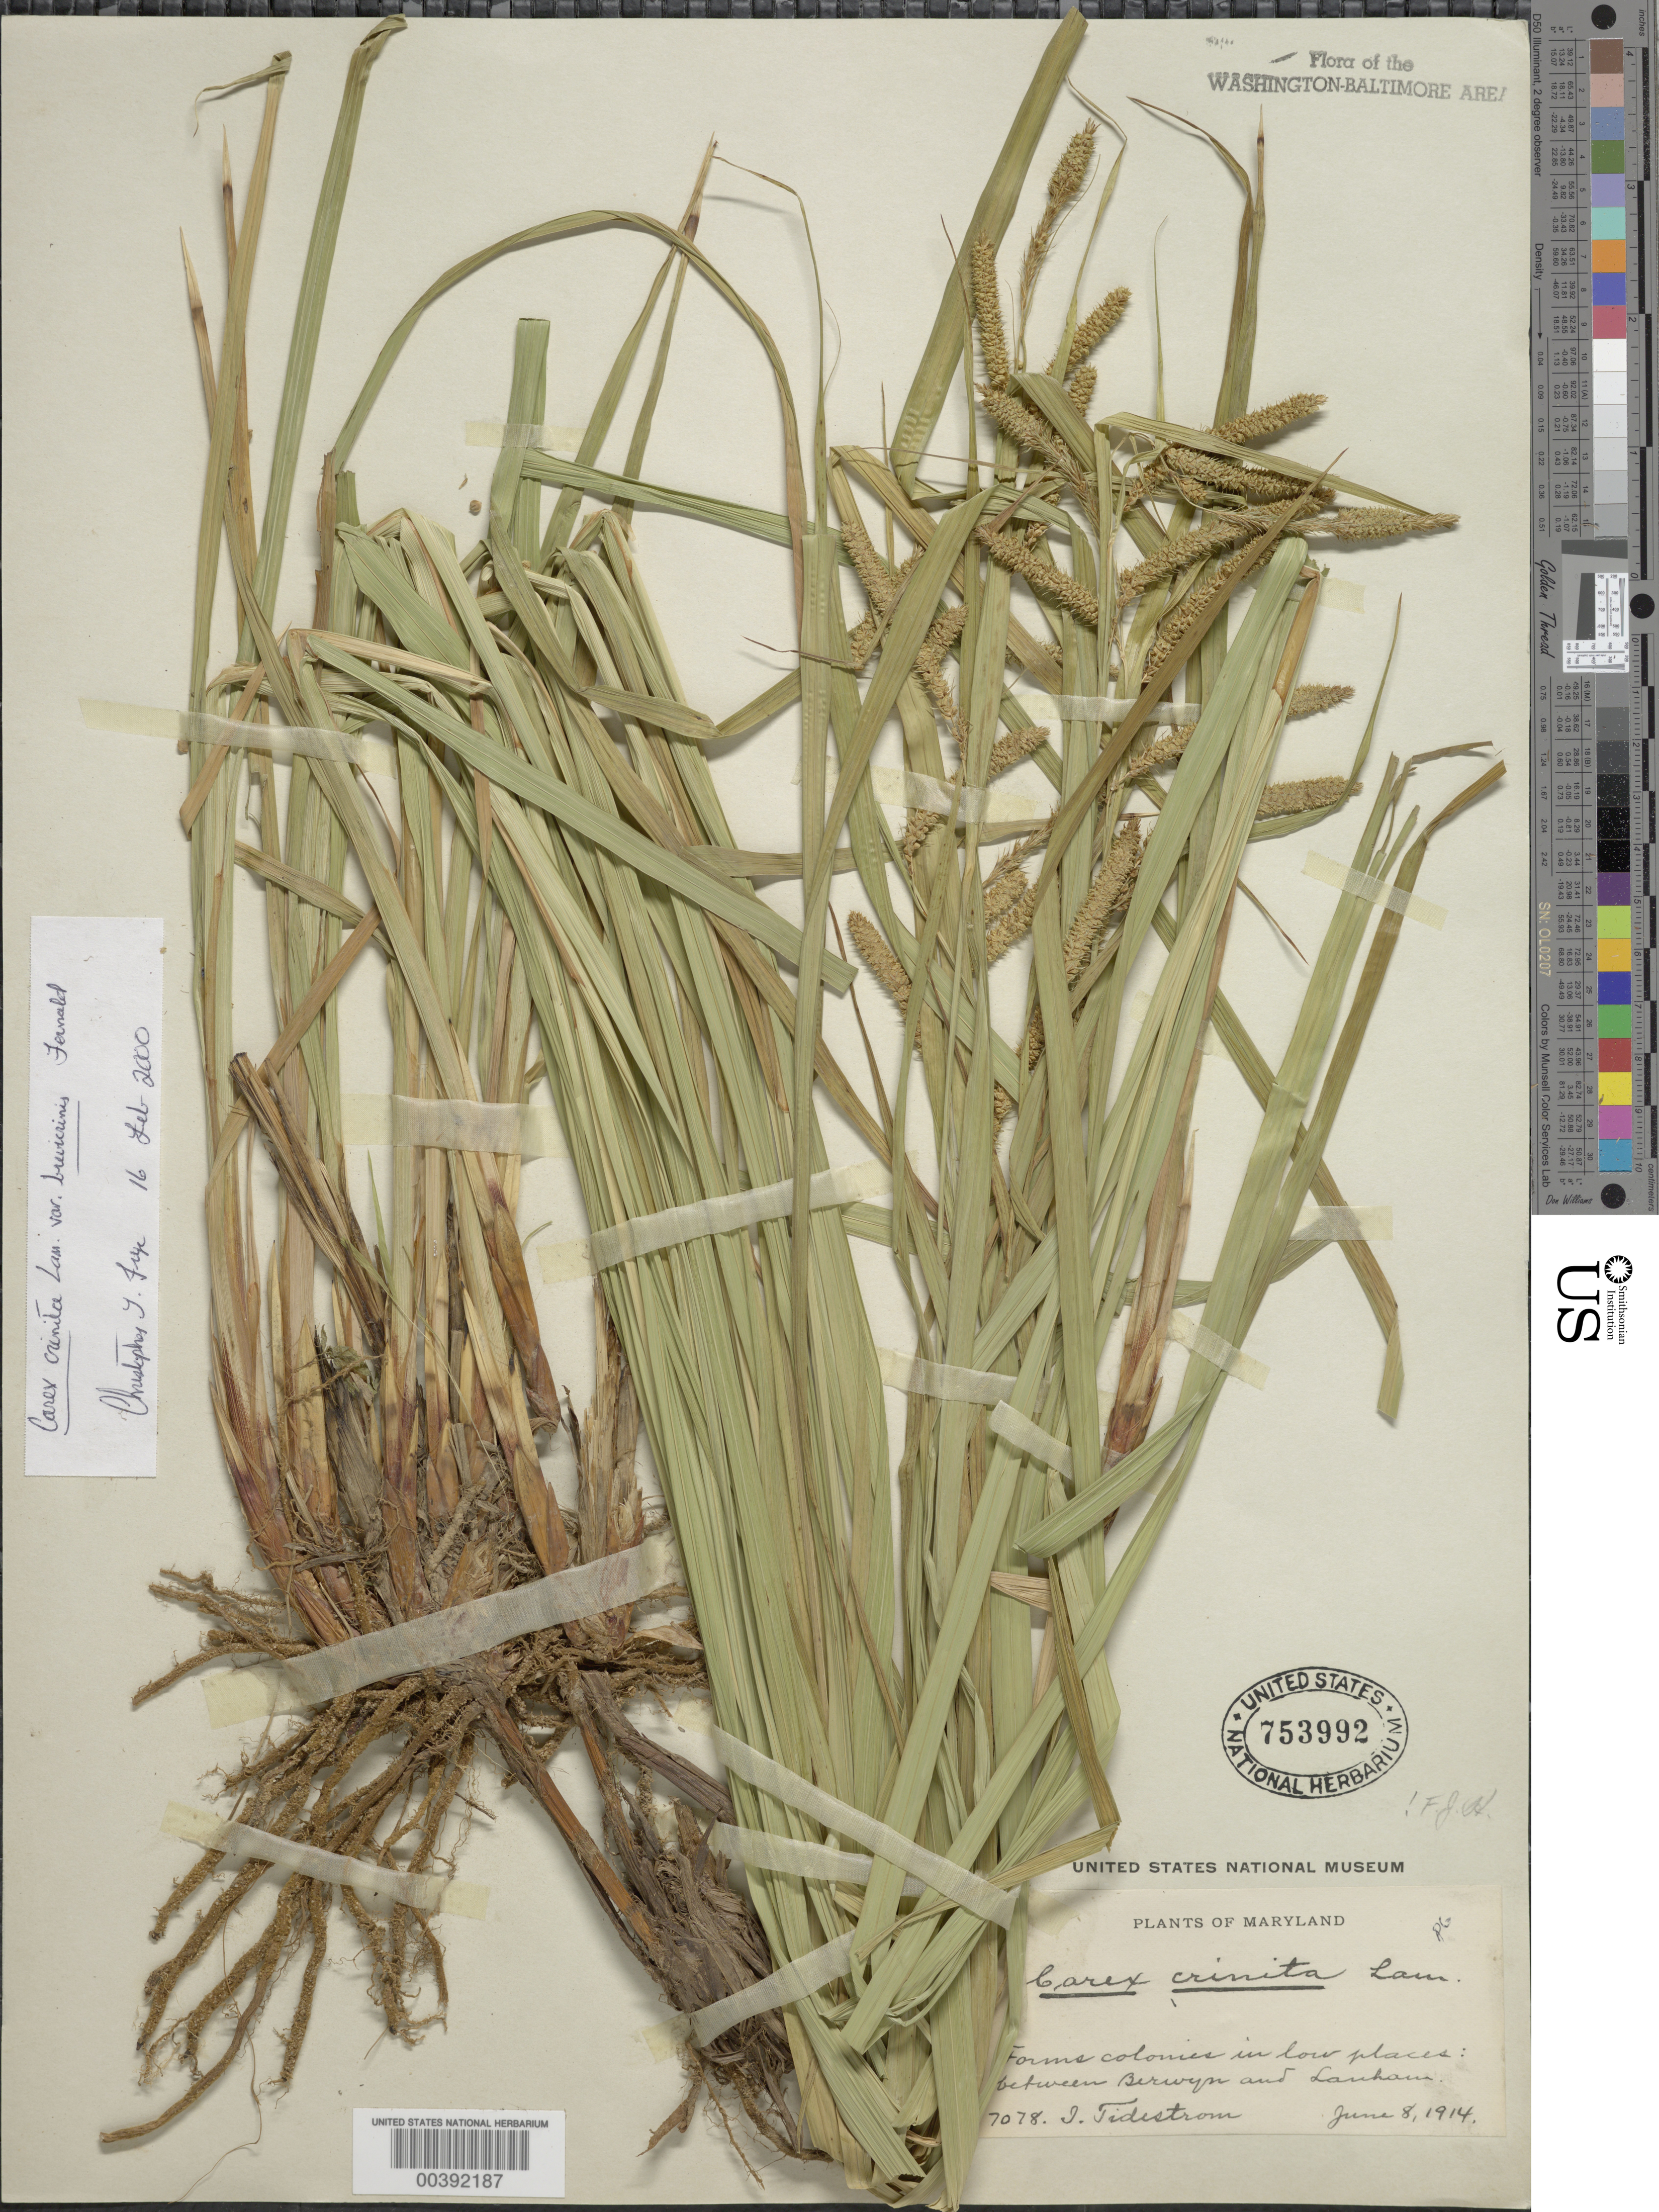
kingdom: Plantae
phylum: Tracheophyta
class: Liliopsida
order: Poales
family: Cyperaceae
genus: Carex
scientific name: Carex crinita var. brevicrinis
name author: Fernald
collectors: I. F. Tidestrom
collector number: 7078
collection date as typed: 08 Jun 1914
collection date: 1914-06-08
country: United States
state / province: Maryland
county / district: Prince George's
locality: between Berwyn and Lanham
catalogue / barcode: US 753992